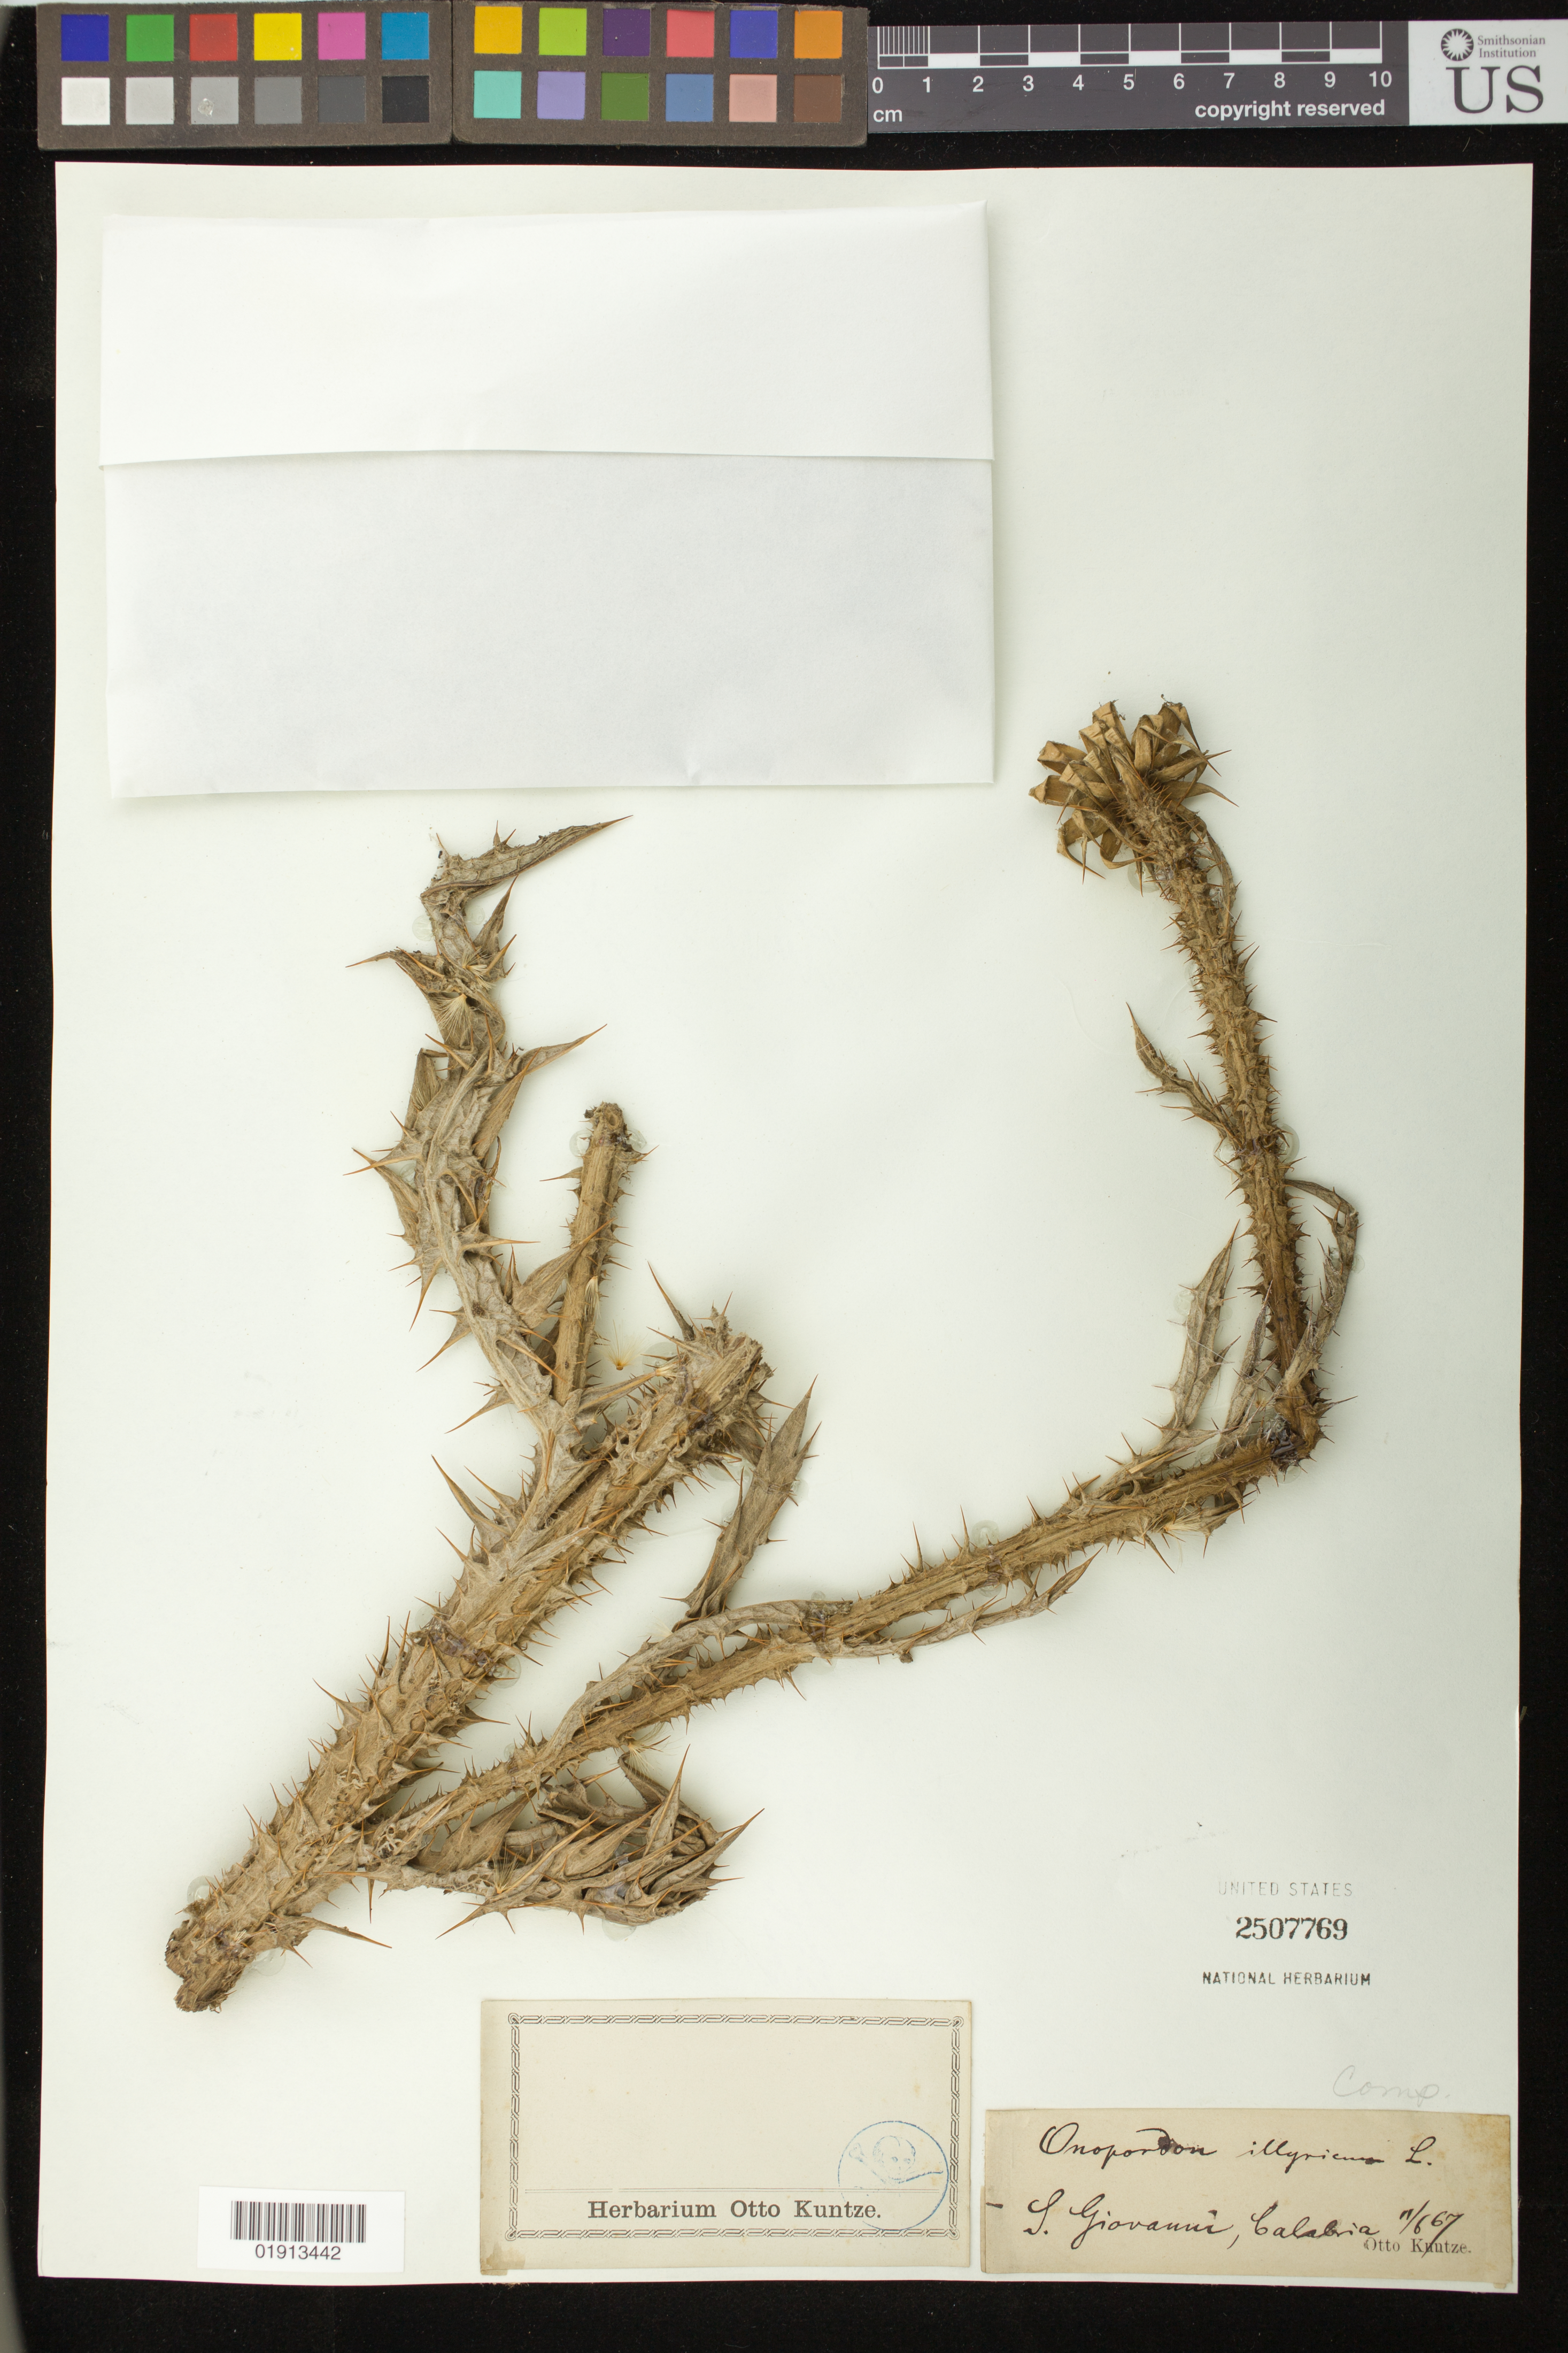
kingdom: Plantae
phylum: Tracheophyta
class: Magnoliopsida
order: Asterales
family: Asteraceae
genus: Onopordum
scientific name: Onopordum illyricum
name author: L.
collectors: C.E.O. Kuntze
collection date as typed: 11/6 67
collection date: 1867-06-11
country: Italy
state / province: Calabria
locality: S. Giovanni, Calabria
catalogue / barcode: US 2507769